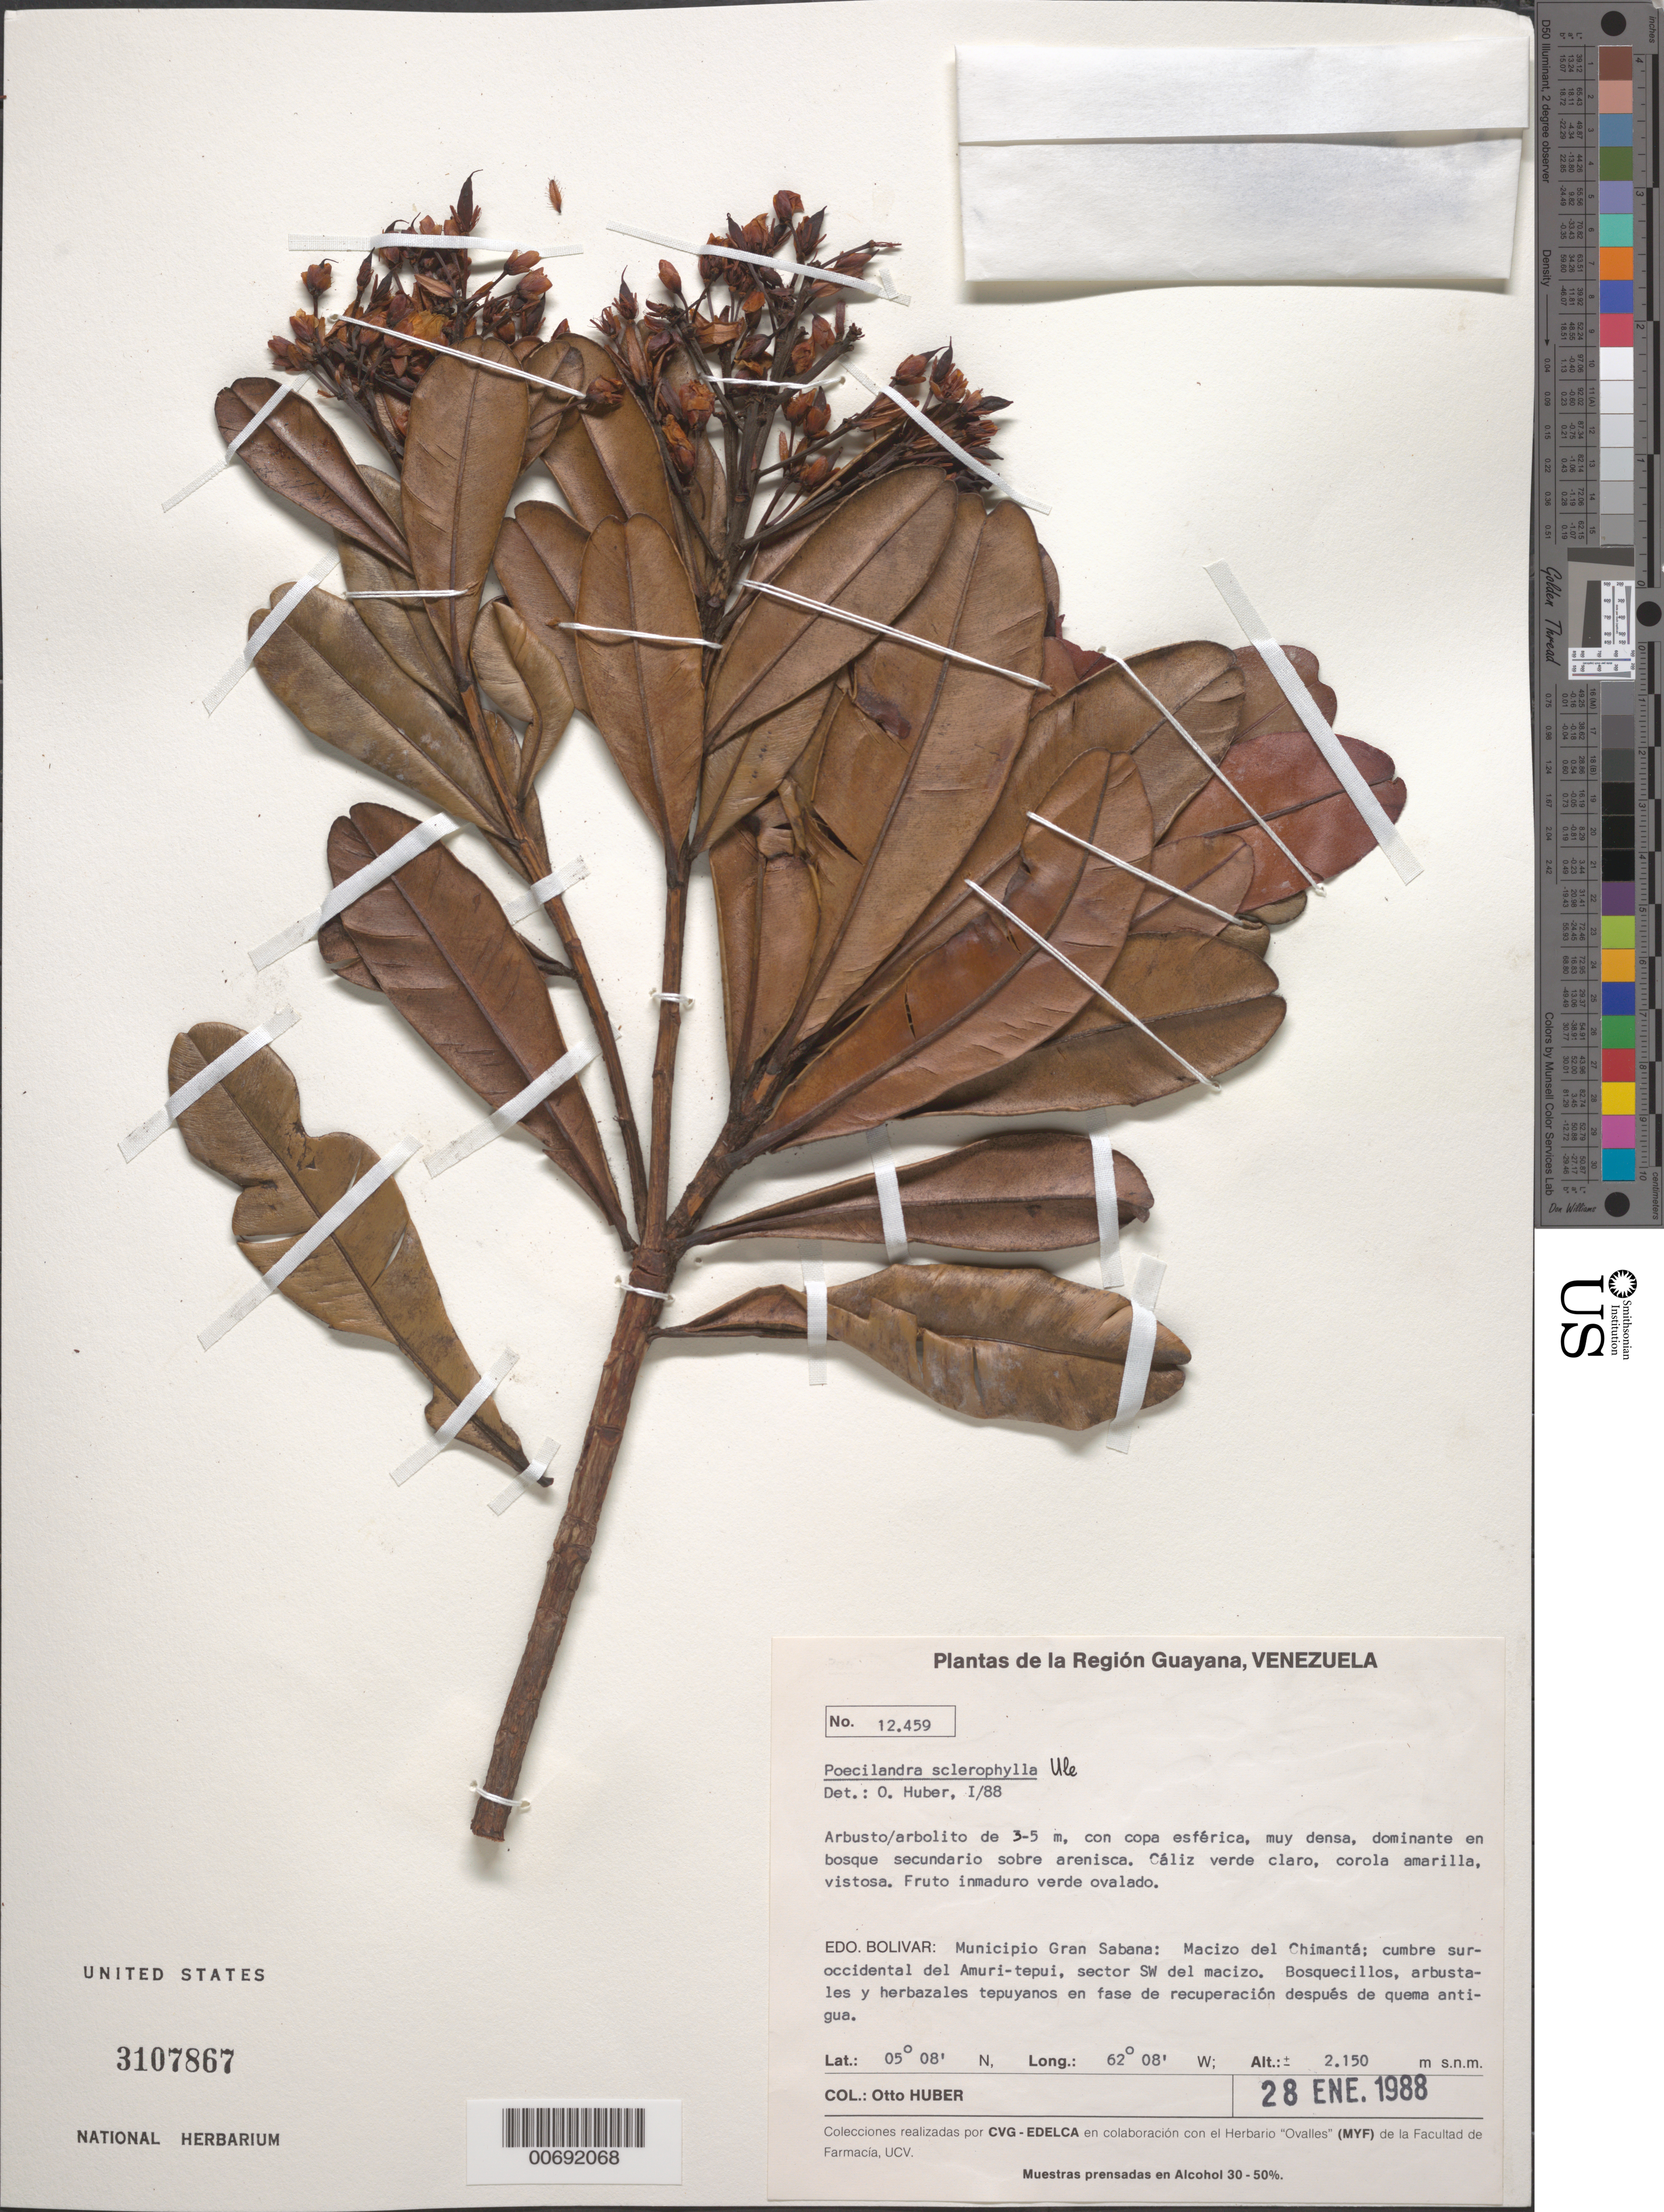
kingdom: Plantae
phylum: Tracheophyta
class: Magnoliopsida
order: Malpighiales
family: Ochnaceae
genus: Poecilandra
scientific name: Poecilandra sclerophylla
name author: Ule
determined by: Huber, Otto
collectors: O. Huber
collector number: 12459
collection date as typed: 28-Jan-88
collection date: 1988-01-28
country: Venezuela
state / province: Bolívar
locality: Mun. Gran Sabana, Macizo del Chimantá; cumbre sur-occidental del Amuri-tepuí, sector SW del macizo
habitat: Bosque secundario sobre arenisca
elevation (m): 2150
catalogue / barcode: US 3107867